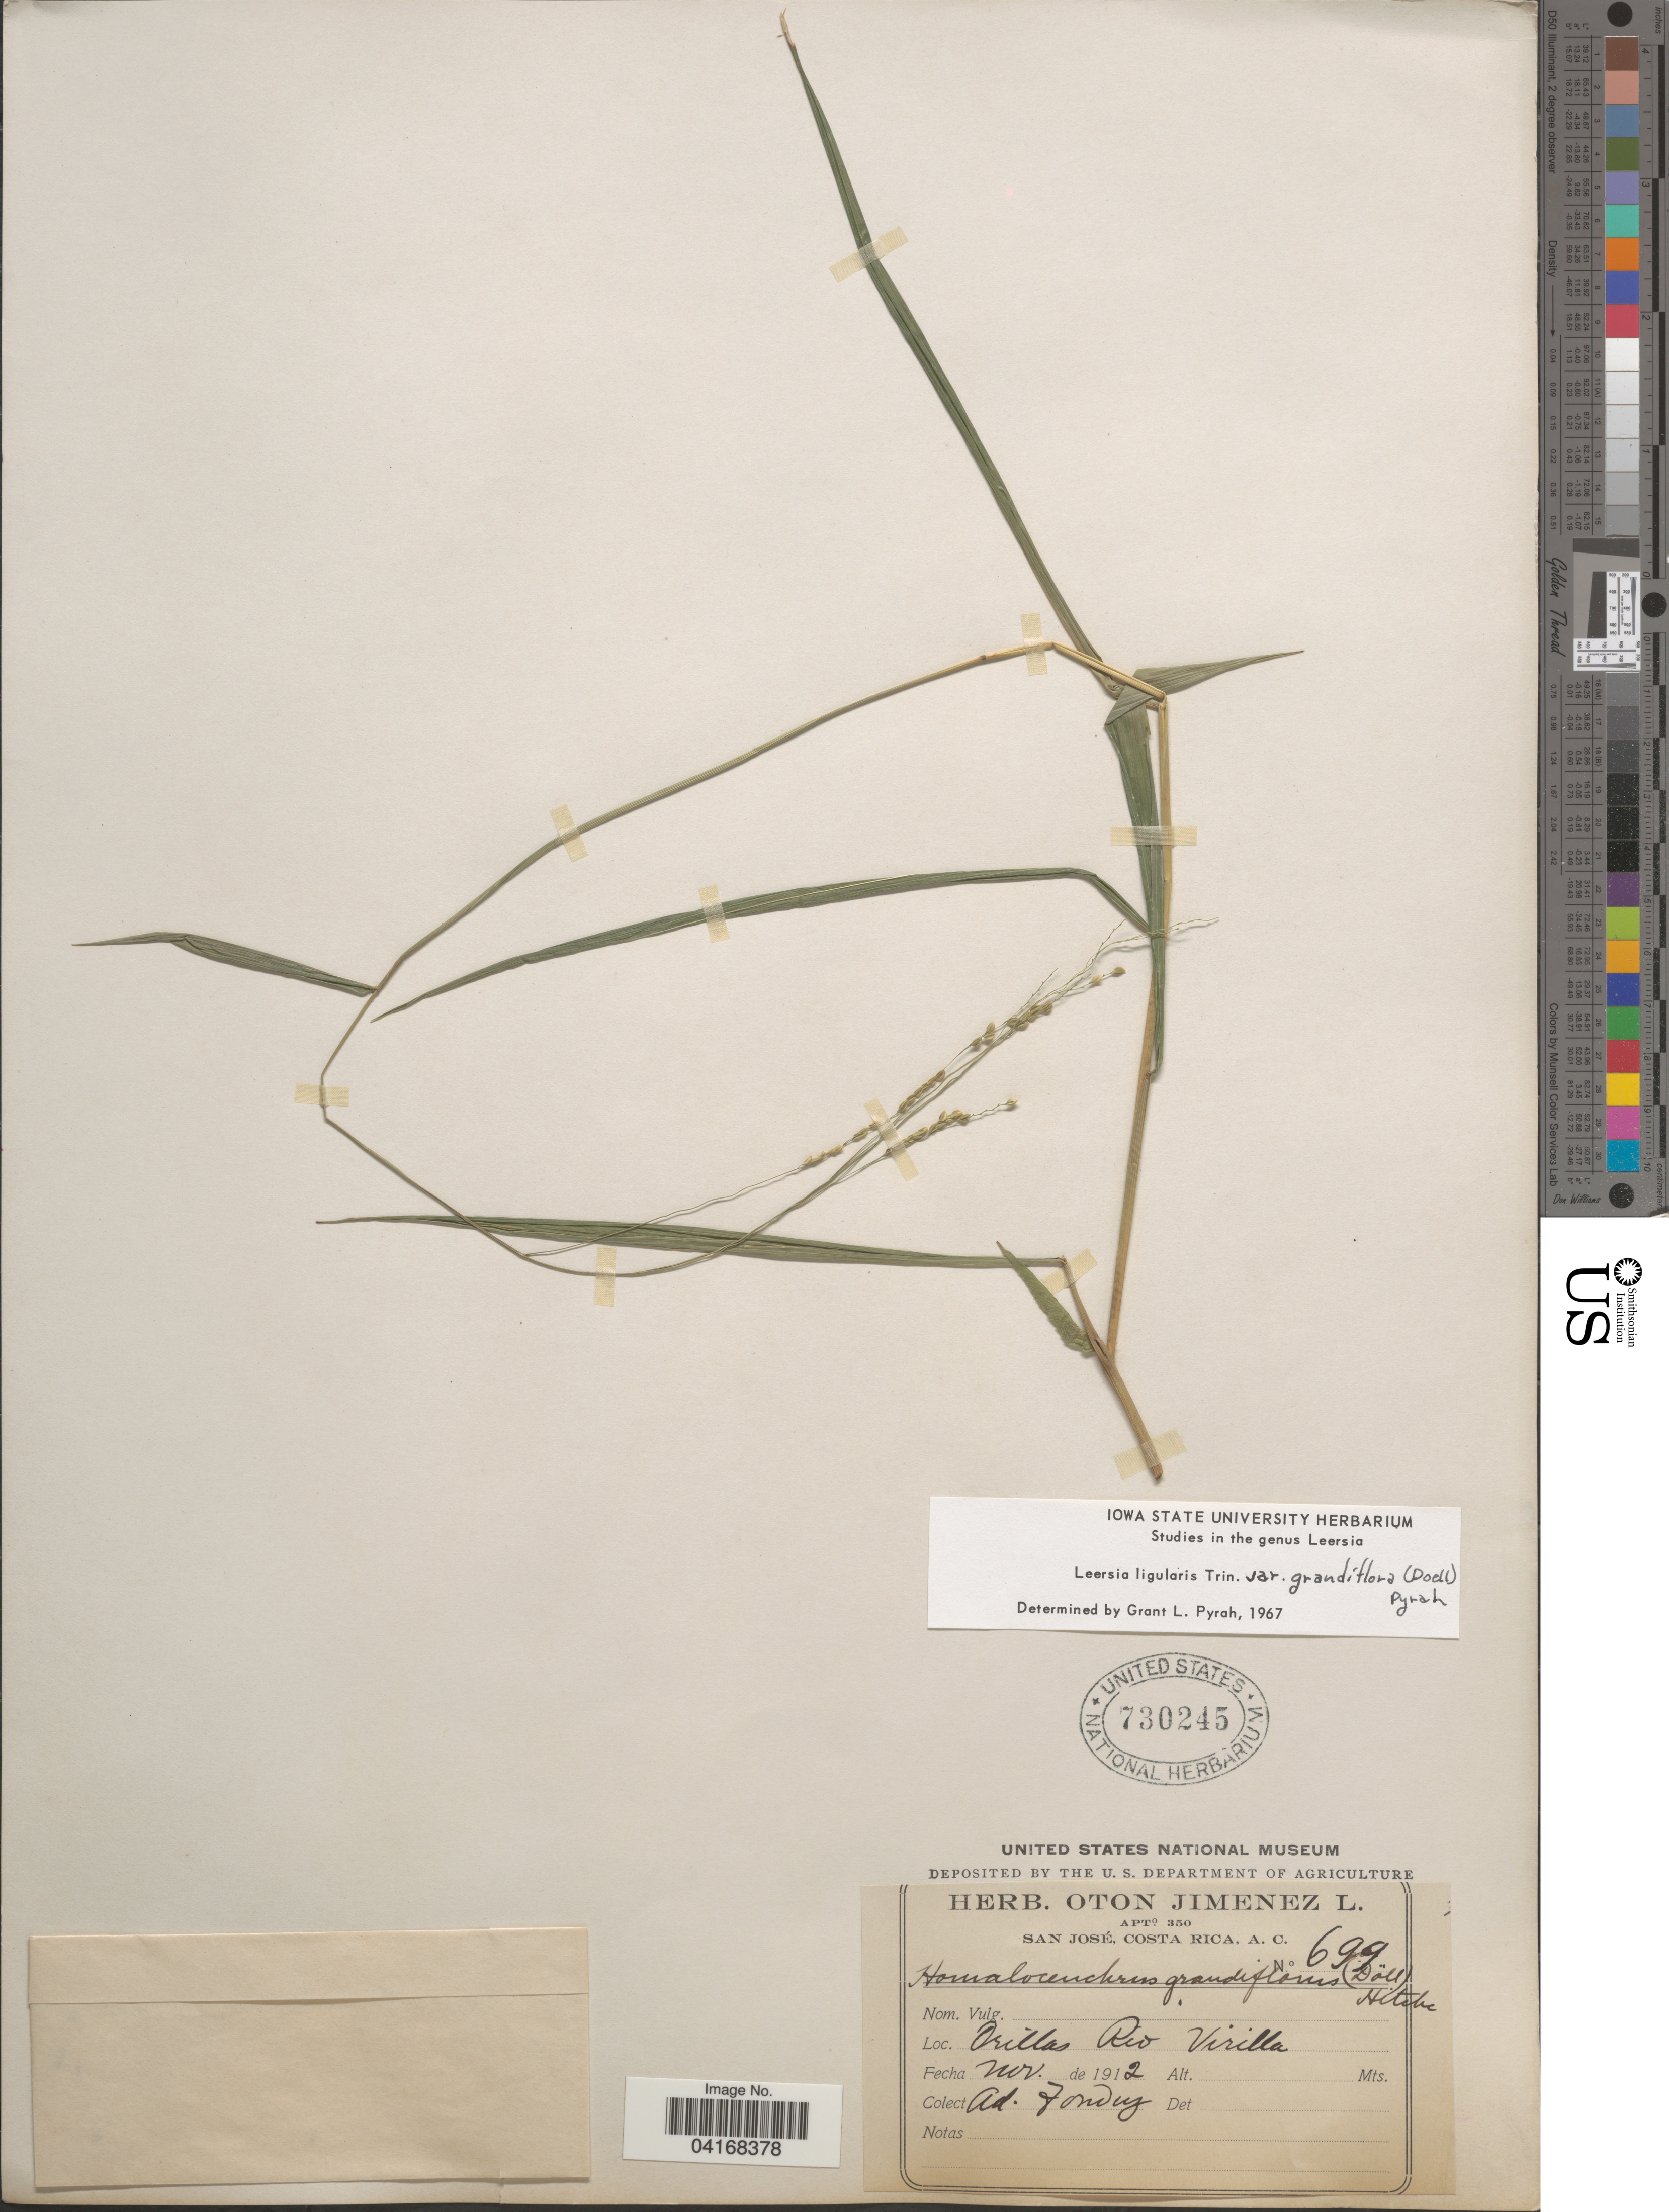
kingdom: Plantae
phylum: Tracheophyta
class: Liliopsida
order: Poales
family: Poaceae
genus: Leersia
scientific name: Leersia ligularis var. grandiflora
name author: Döll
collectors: A. Tonduz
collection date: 1912-03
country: Costa Rica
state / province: San José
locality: Orillas Rio Virilla.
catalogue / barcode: US 730245